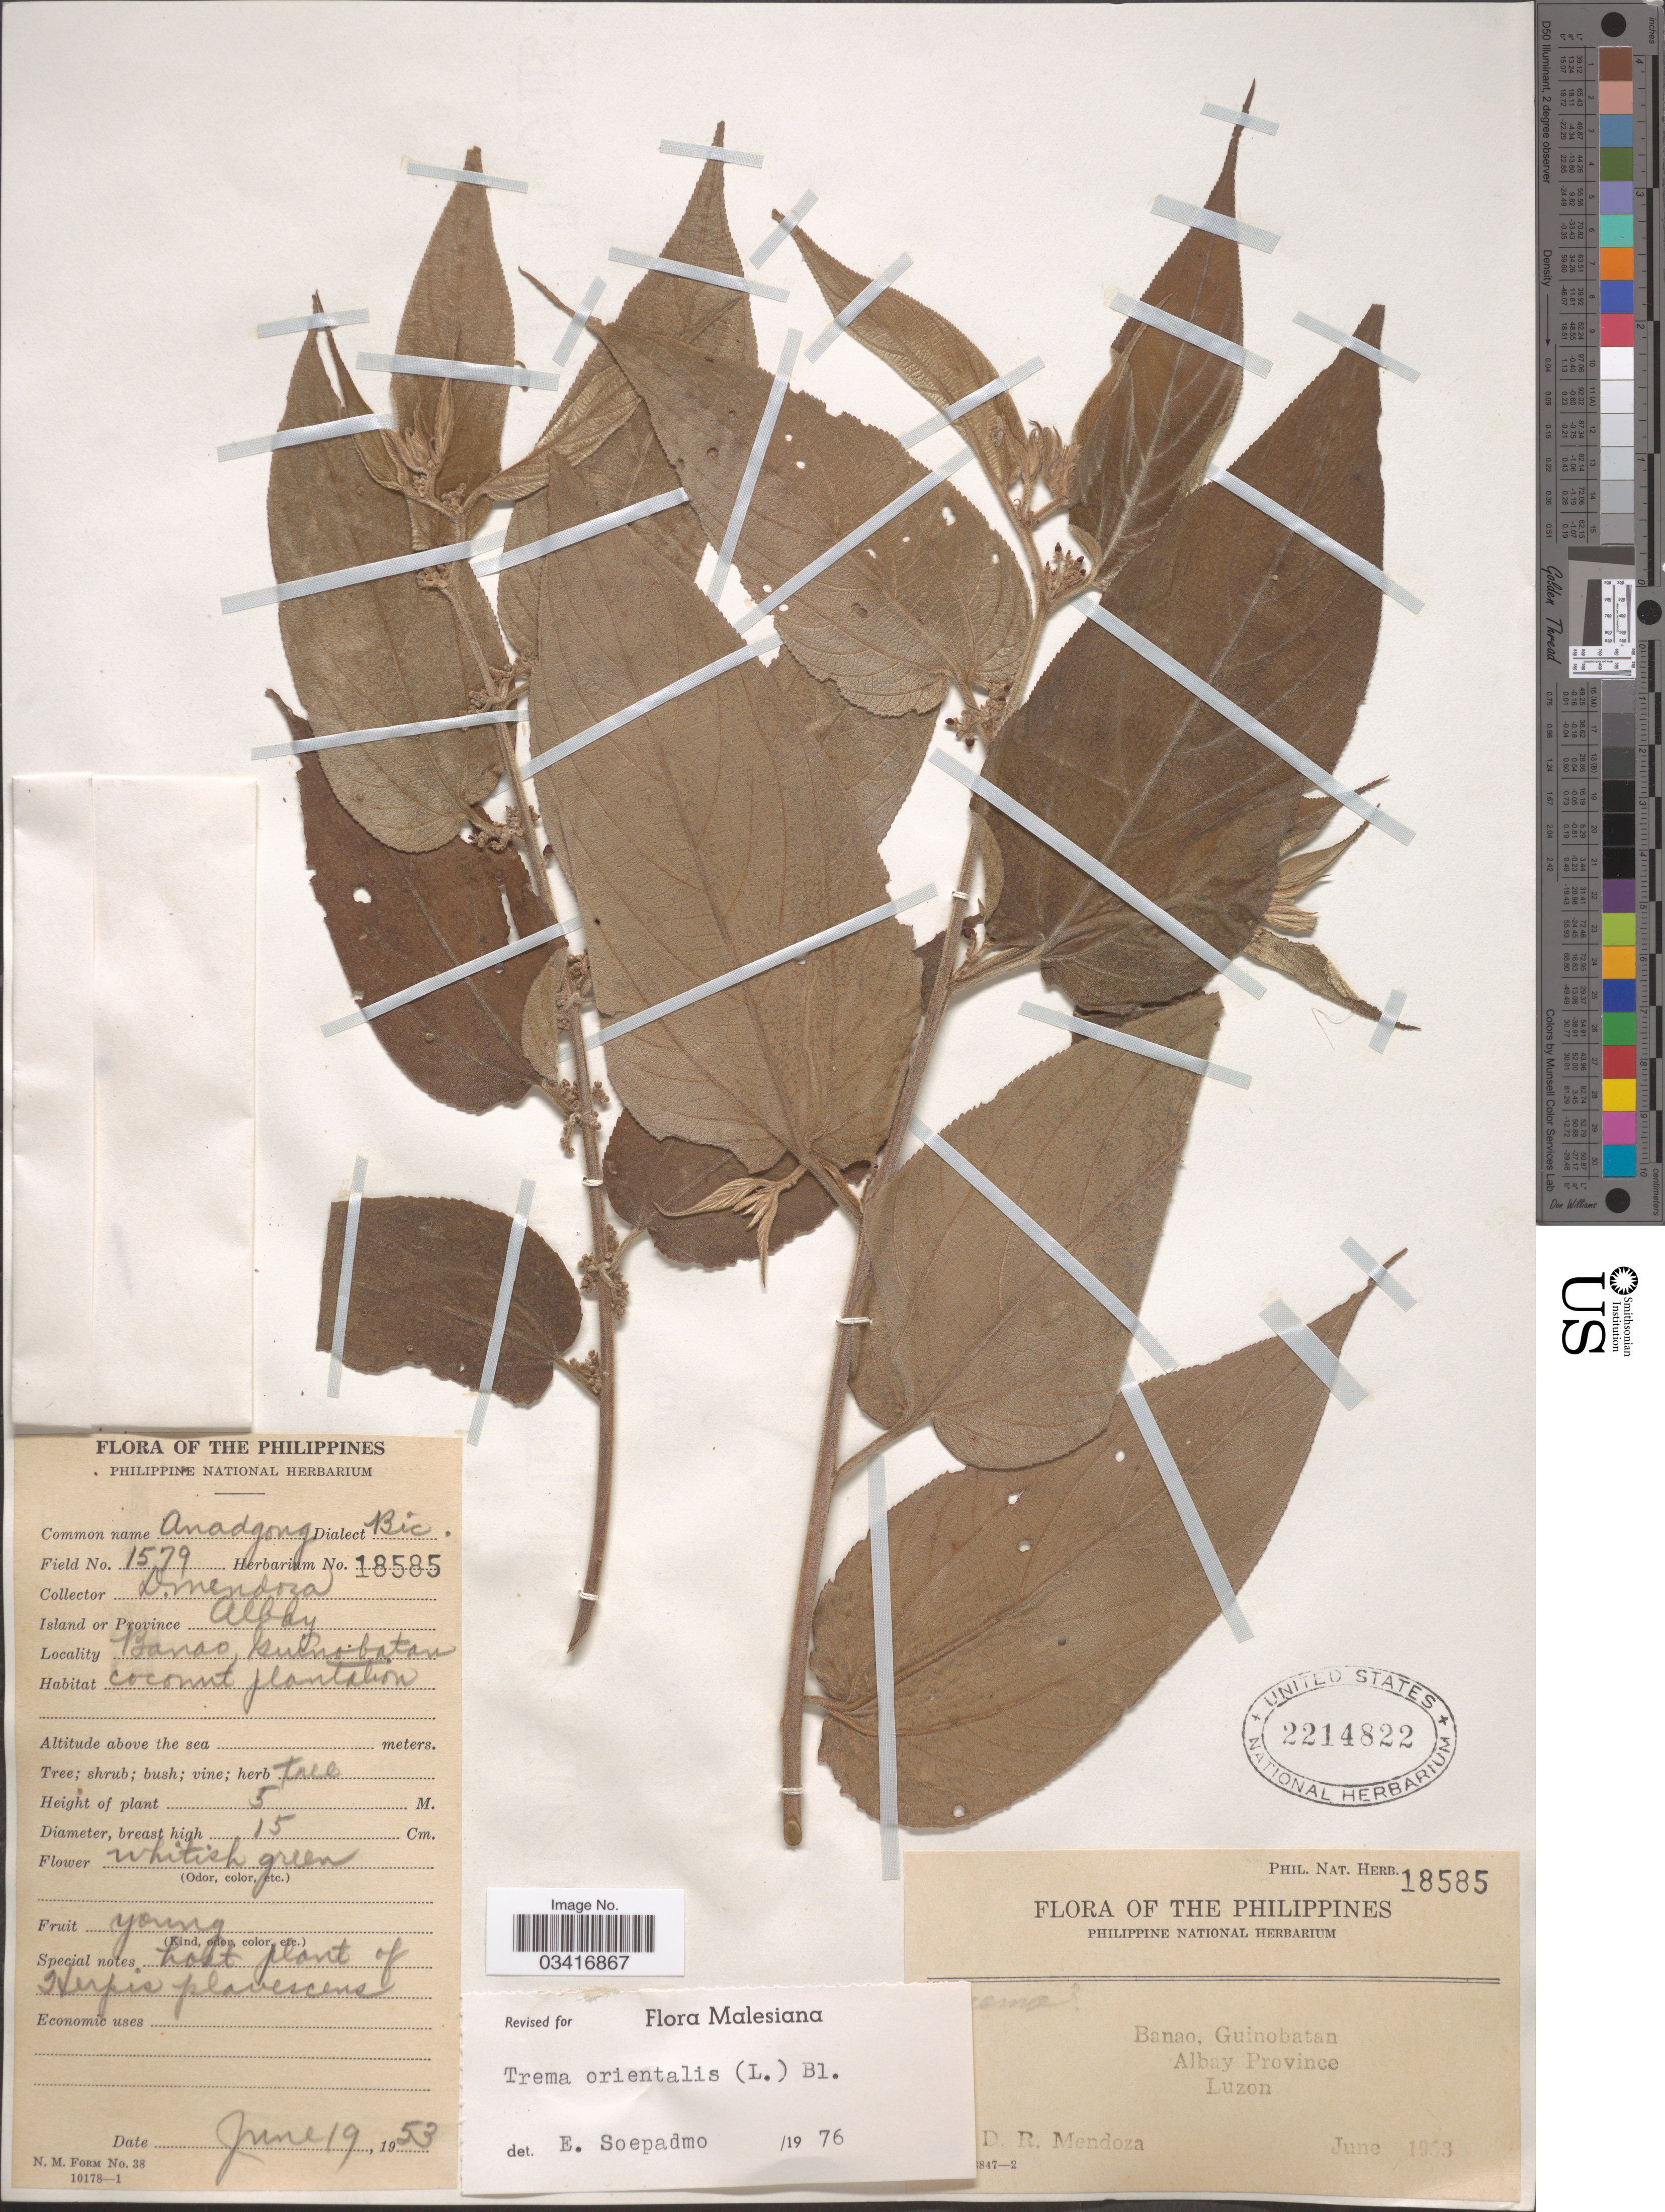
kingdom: Plantae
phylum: Tracheophyta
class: Magnoliopsida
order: Rosales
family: Cannabaceae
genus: Trema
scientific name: Trema orientale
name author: (L.) Blume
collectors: D. Mendoza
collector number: Phil. Nat. Herb. 18585/ 1579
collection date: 1953-06-19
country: Philippines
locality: Banao, Guinobatan. Albay Province. Luzon. Coconut plantation.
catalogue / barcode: US 2214822